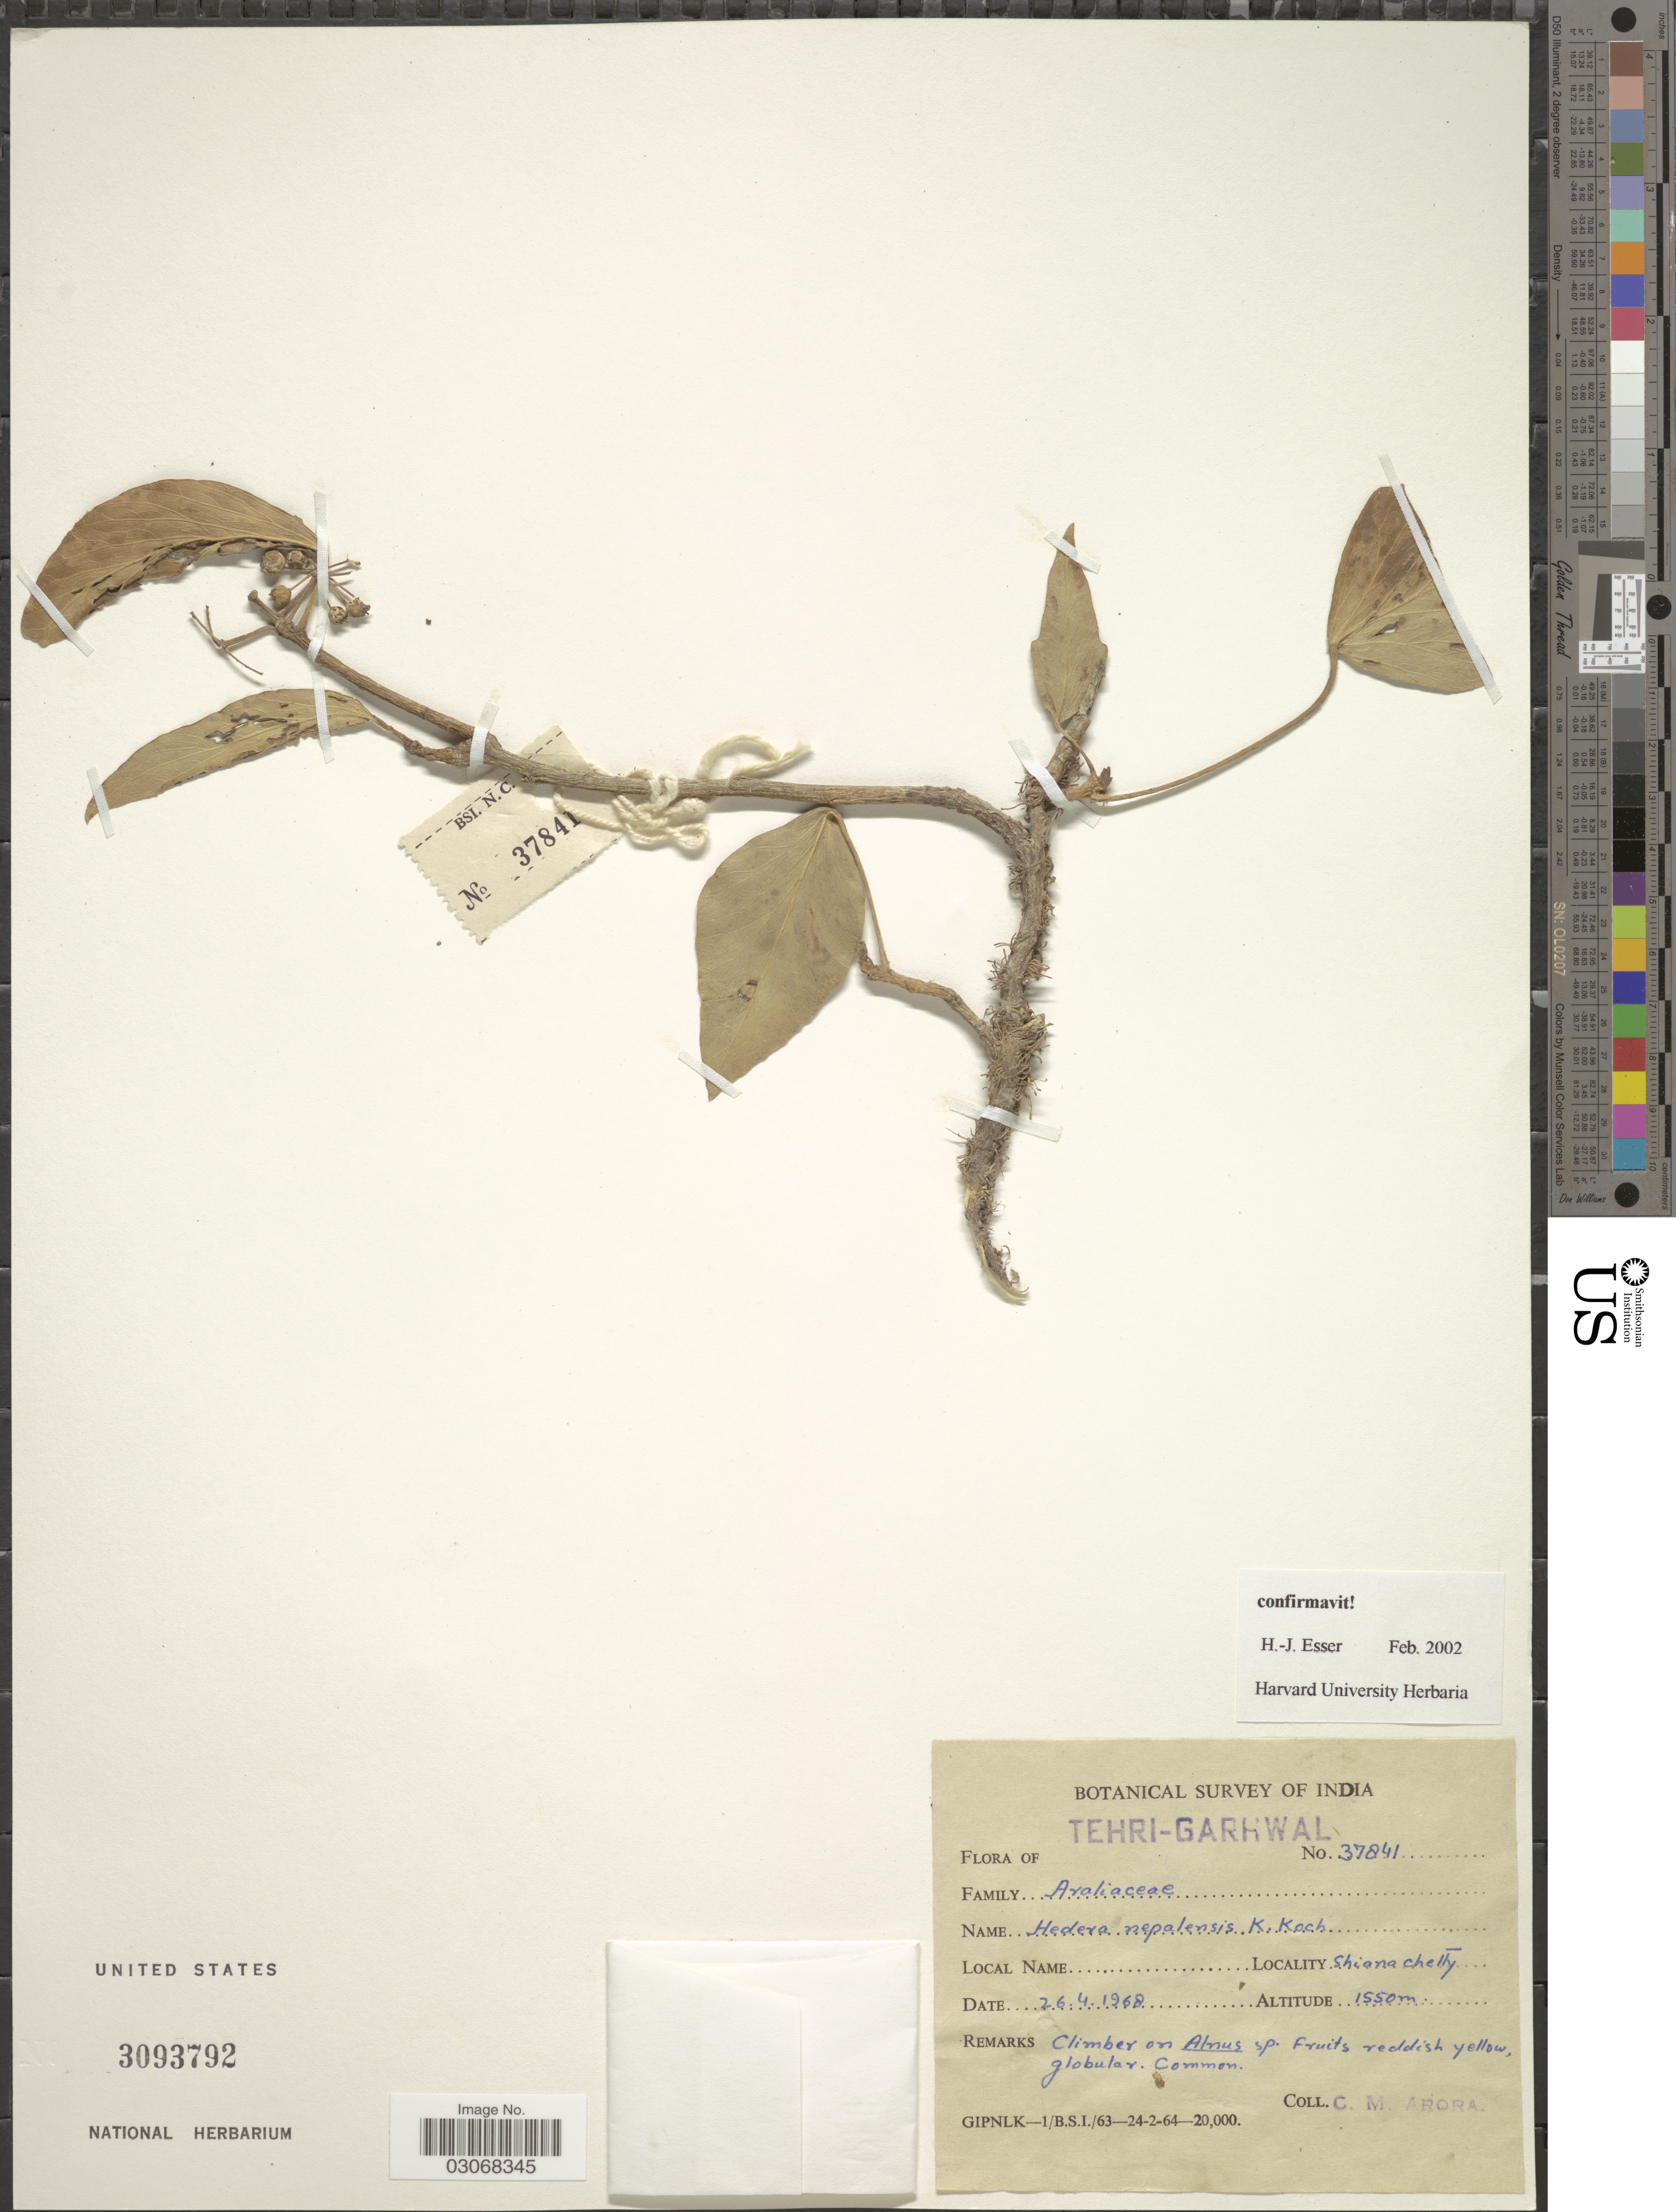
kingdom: Plantae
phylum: Tracheophyta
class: Magnoliopsida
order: Apiales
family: Araliaceae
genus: Hedera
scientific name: Hedera nepalensis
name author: K. Koch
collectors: C. Arora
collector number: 37841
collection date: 1968-04-26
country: India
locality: Tehri-Garhwal. Shiana chetty [interpreted].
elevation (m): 1550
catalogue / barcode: US 3093792